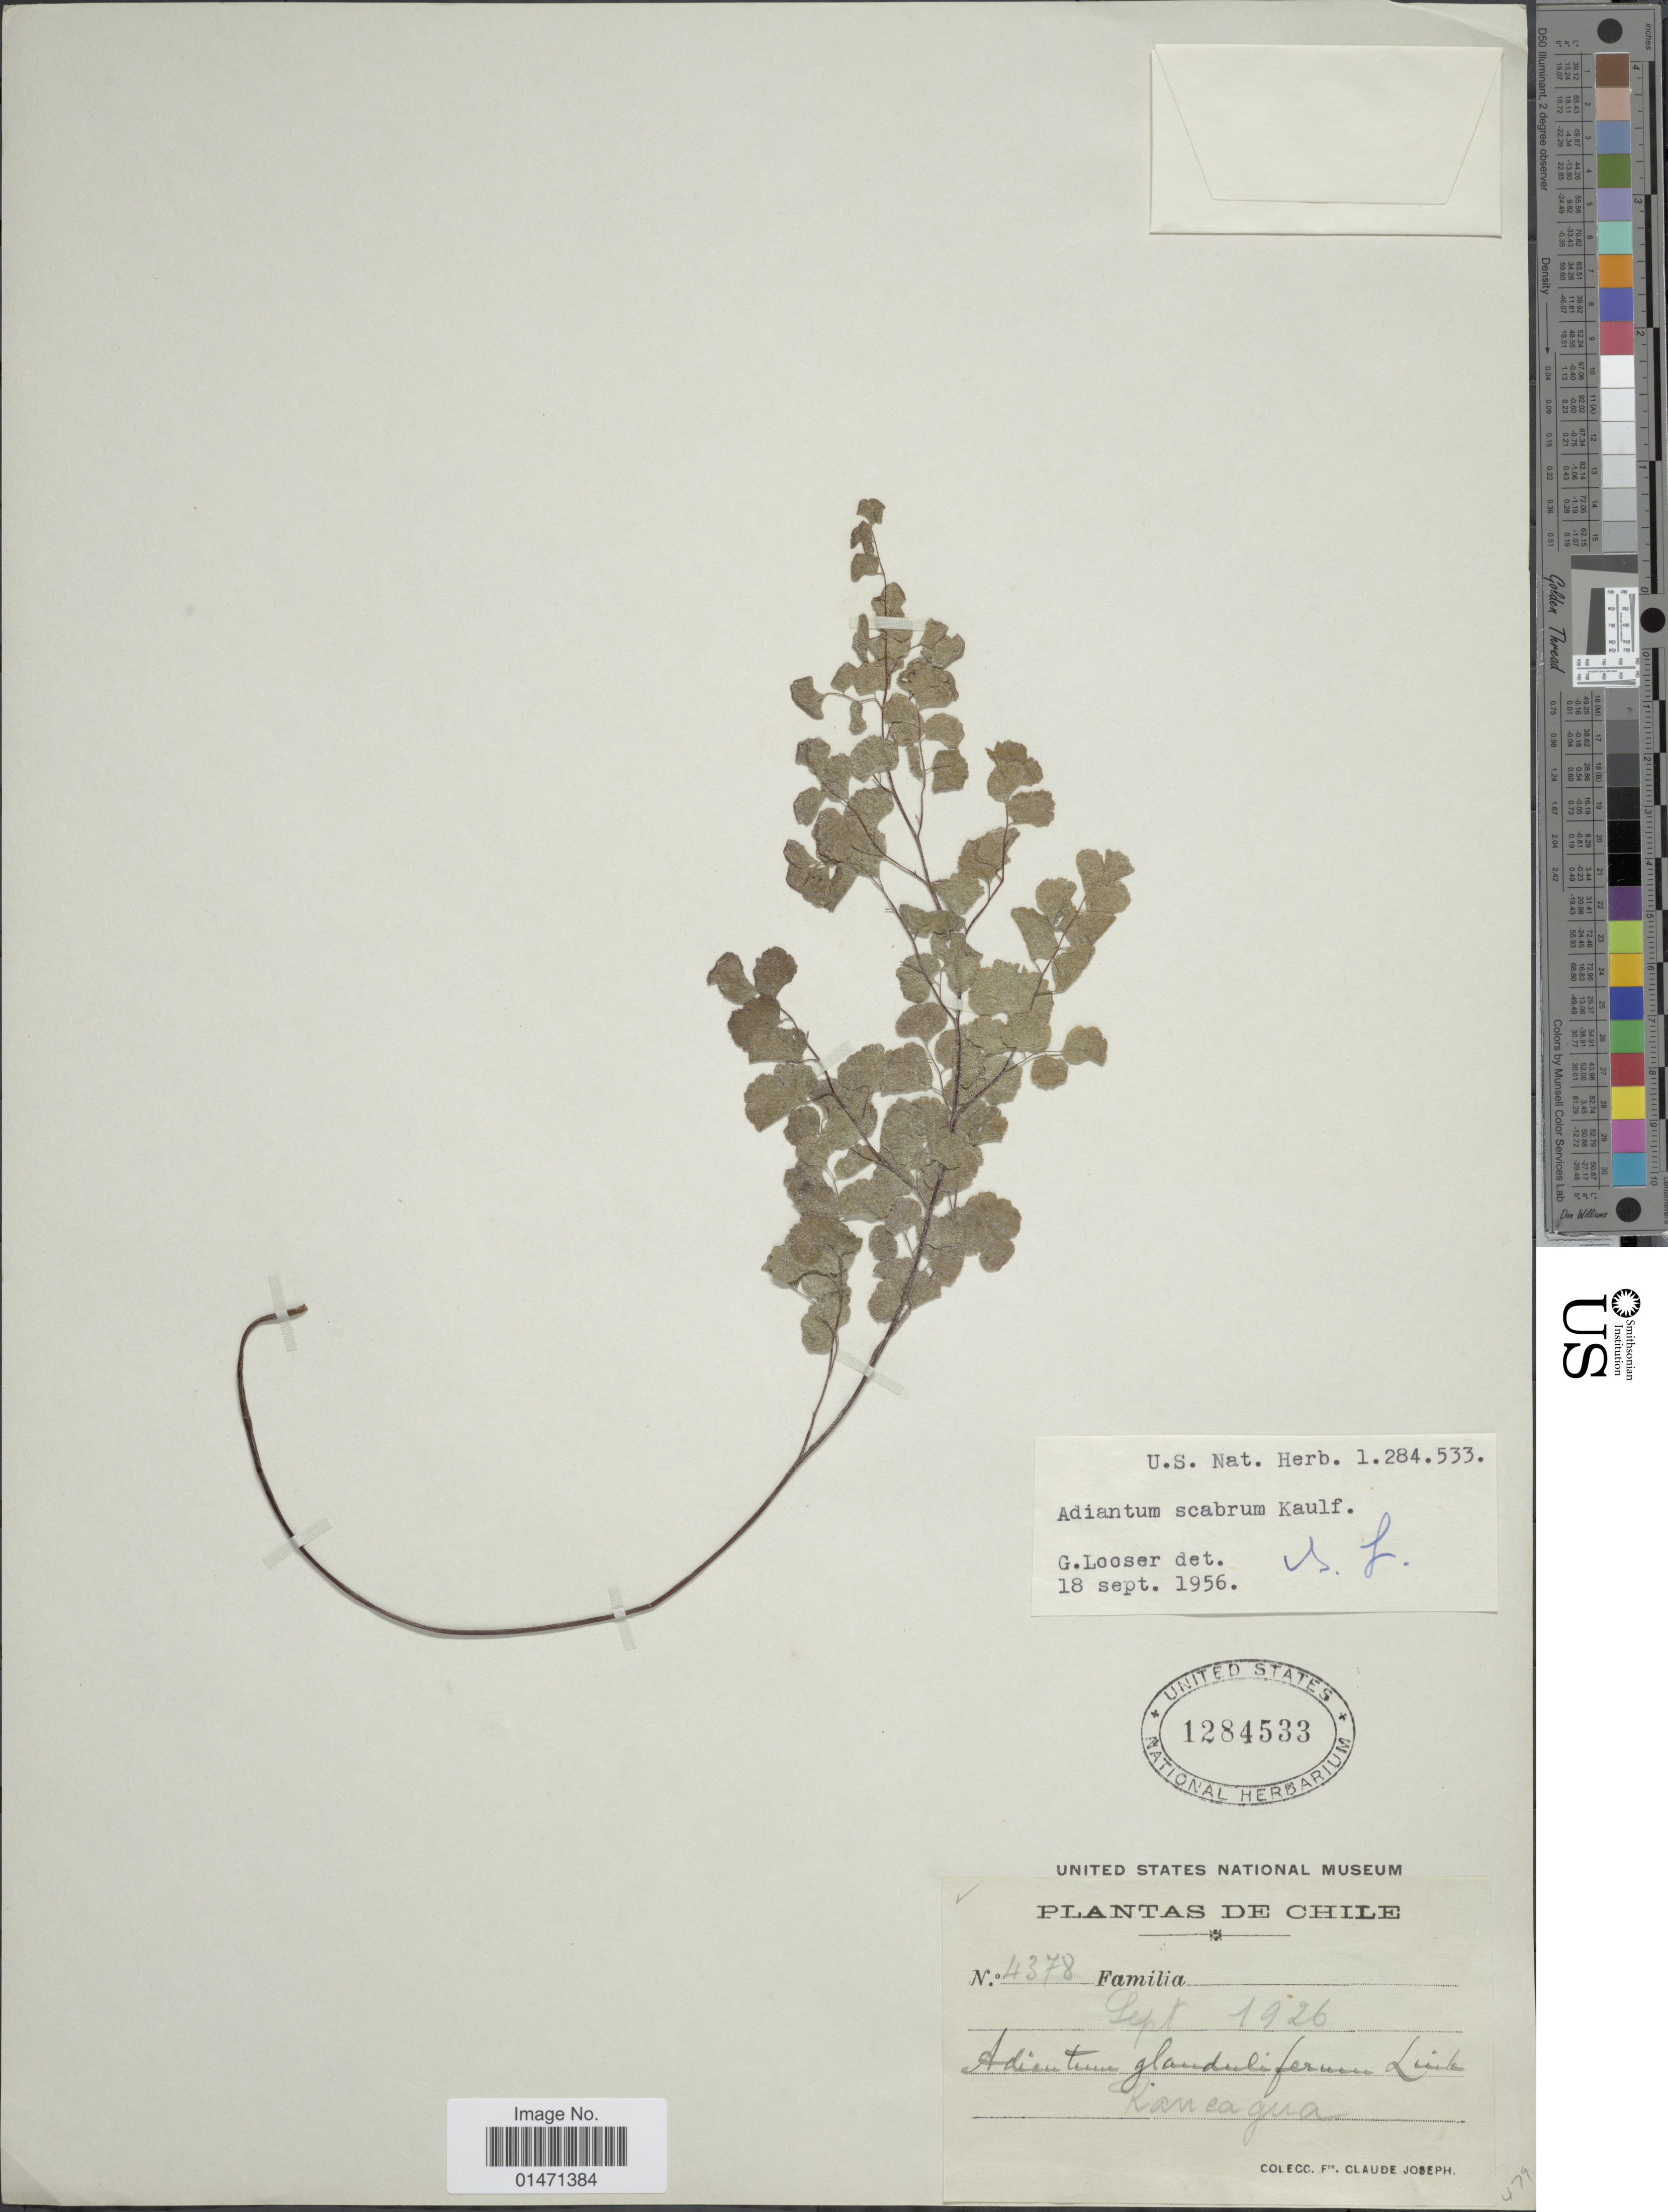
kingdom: Plantae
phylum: Tracheophyta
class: Polypodiopsida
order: Polypodiales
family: Pteridaceae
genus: Adiantum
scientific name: Adiantum scabrum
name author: Kaulf.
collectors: Frere Claude Joseph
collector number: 4378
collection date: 1926-09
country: Chile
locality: Raneagua, plantas de Chile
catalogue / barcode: US 1284533